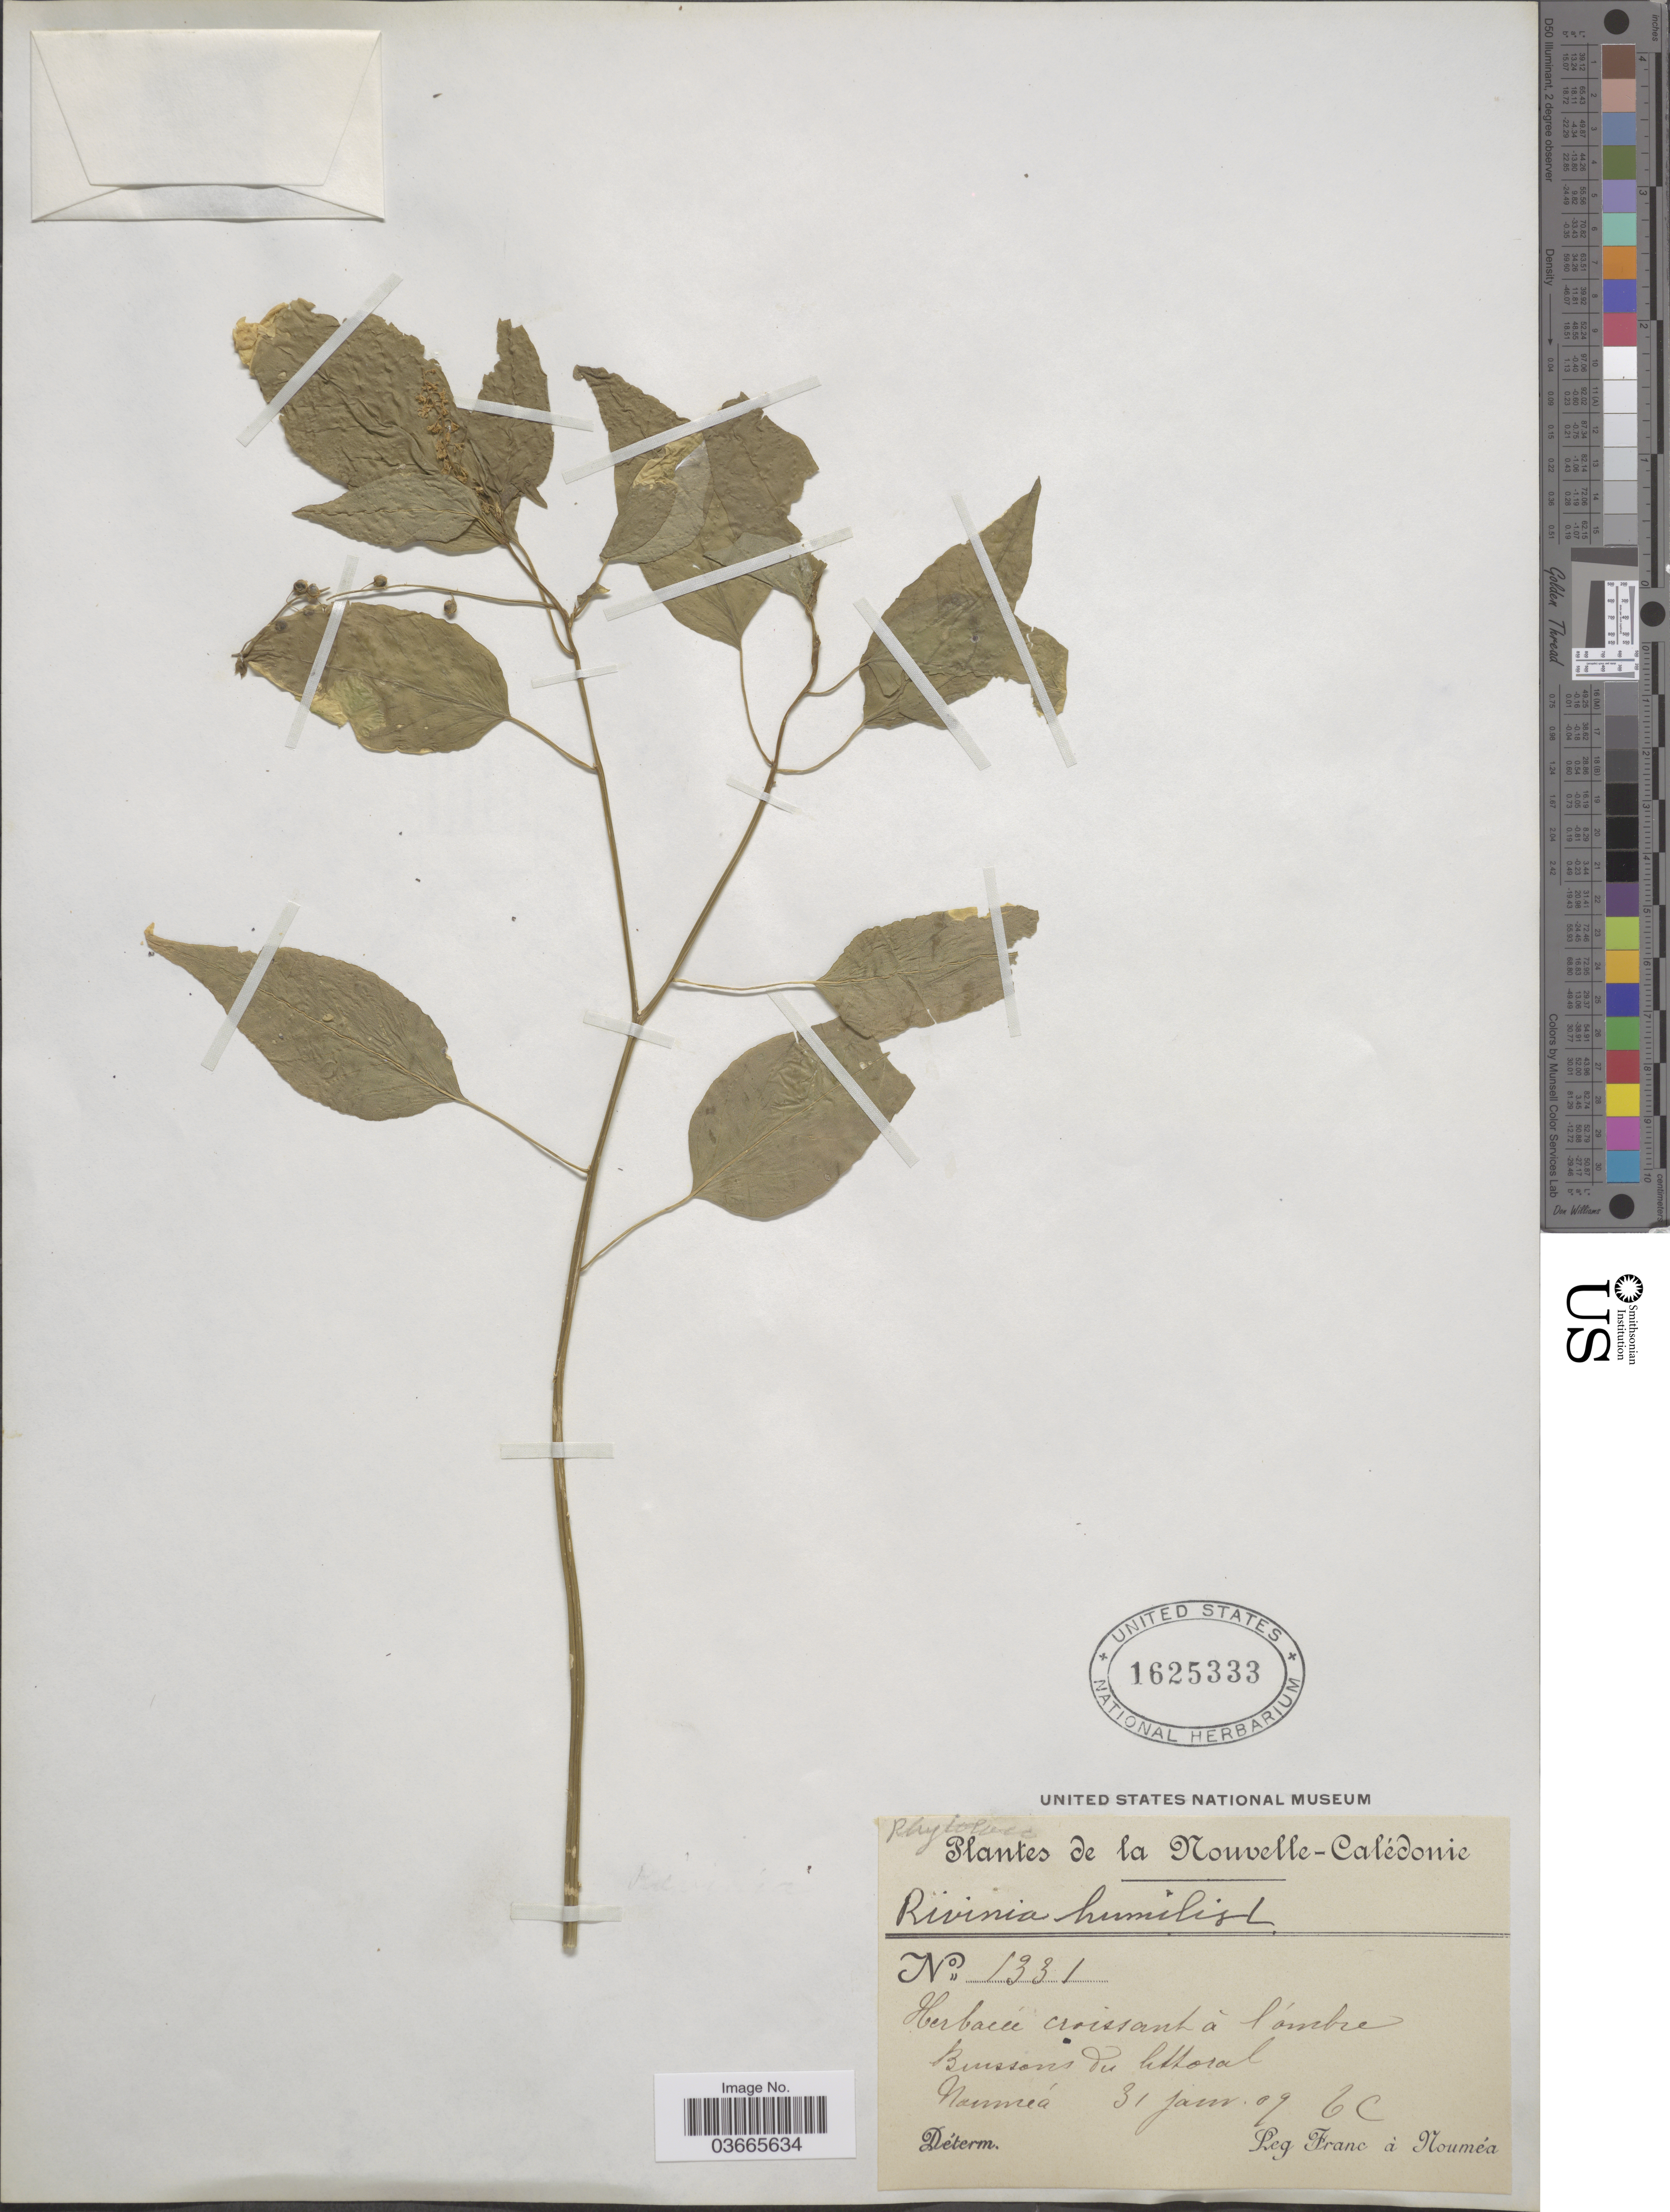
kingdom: Plantae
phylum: Tracheophyta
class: Magnoliopsida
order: Caryophyllales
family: Phytolaccaceae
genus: Rivina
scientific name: Rivina sp.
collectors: Franc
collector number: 1331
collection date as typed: Transcribed d/m/y: 31/1/9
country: New Caledonia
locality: Noumeá.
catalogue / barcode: US 1625333